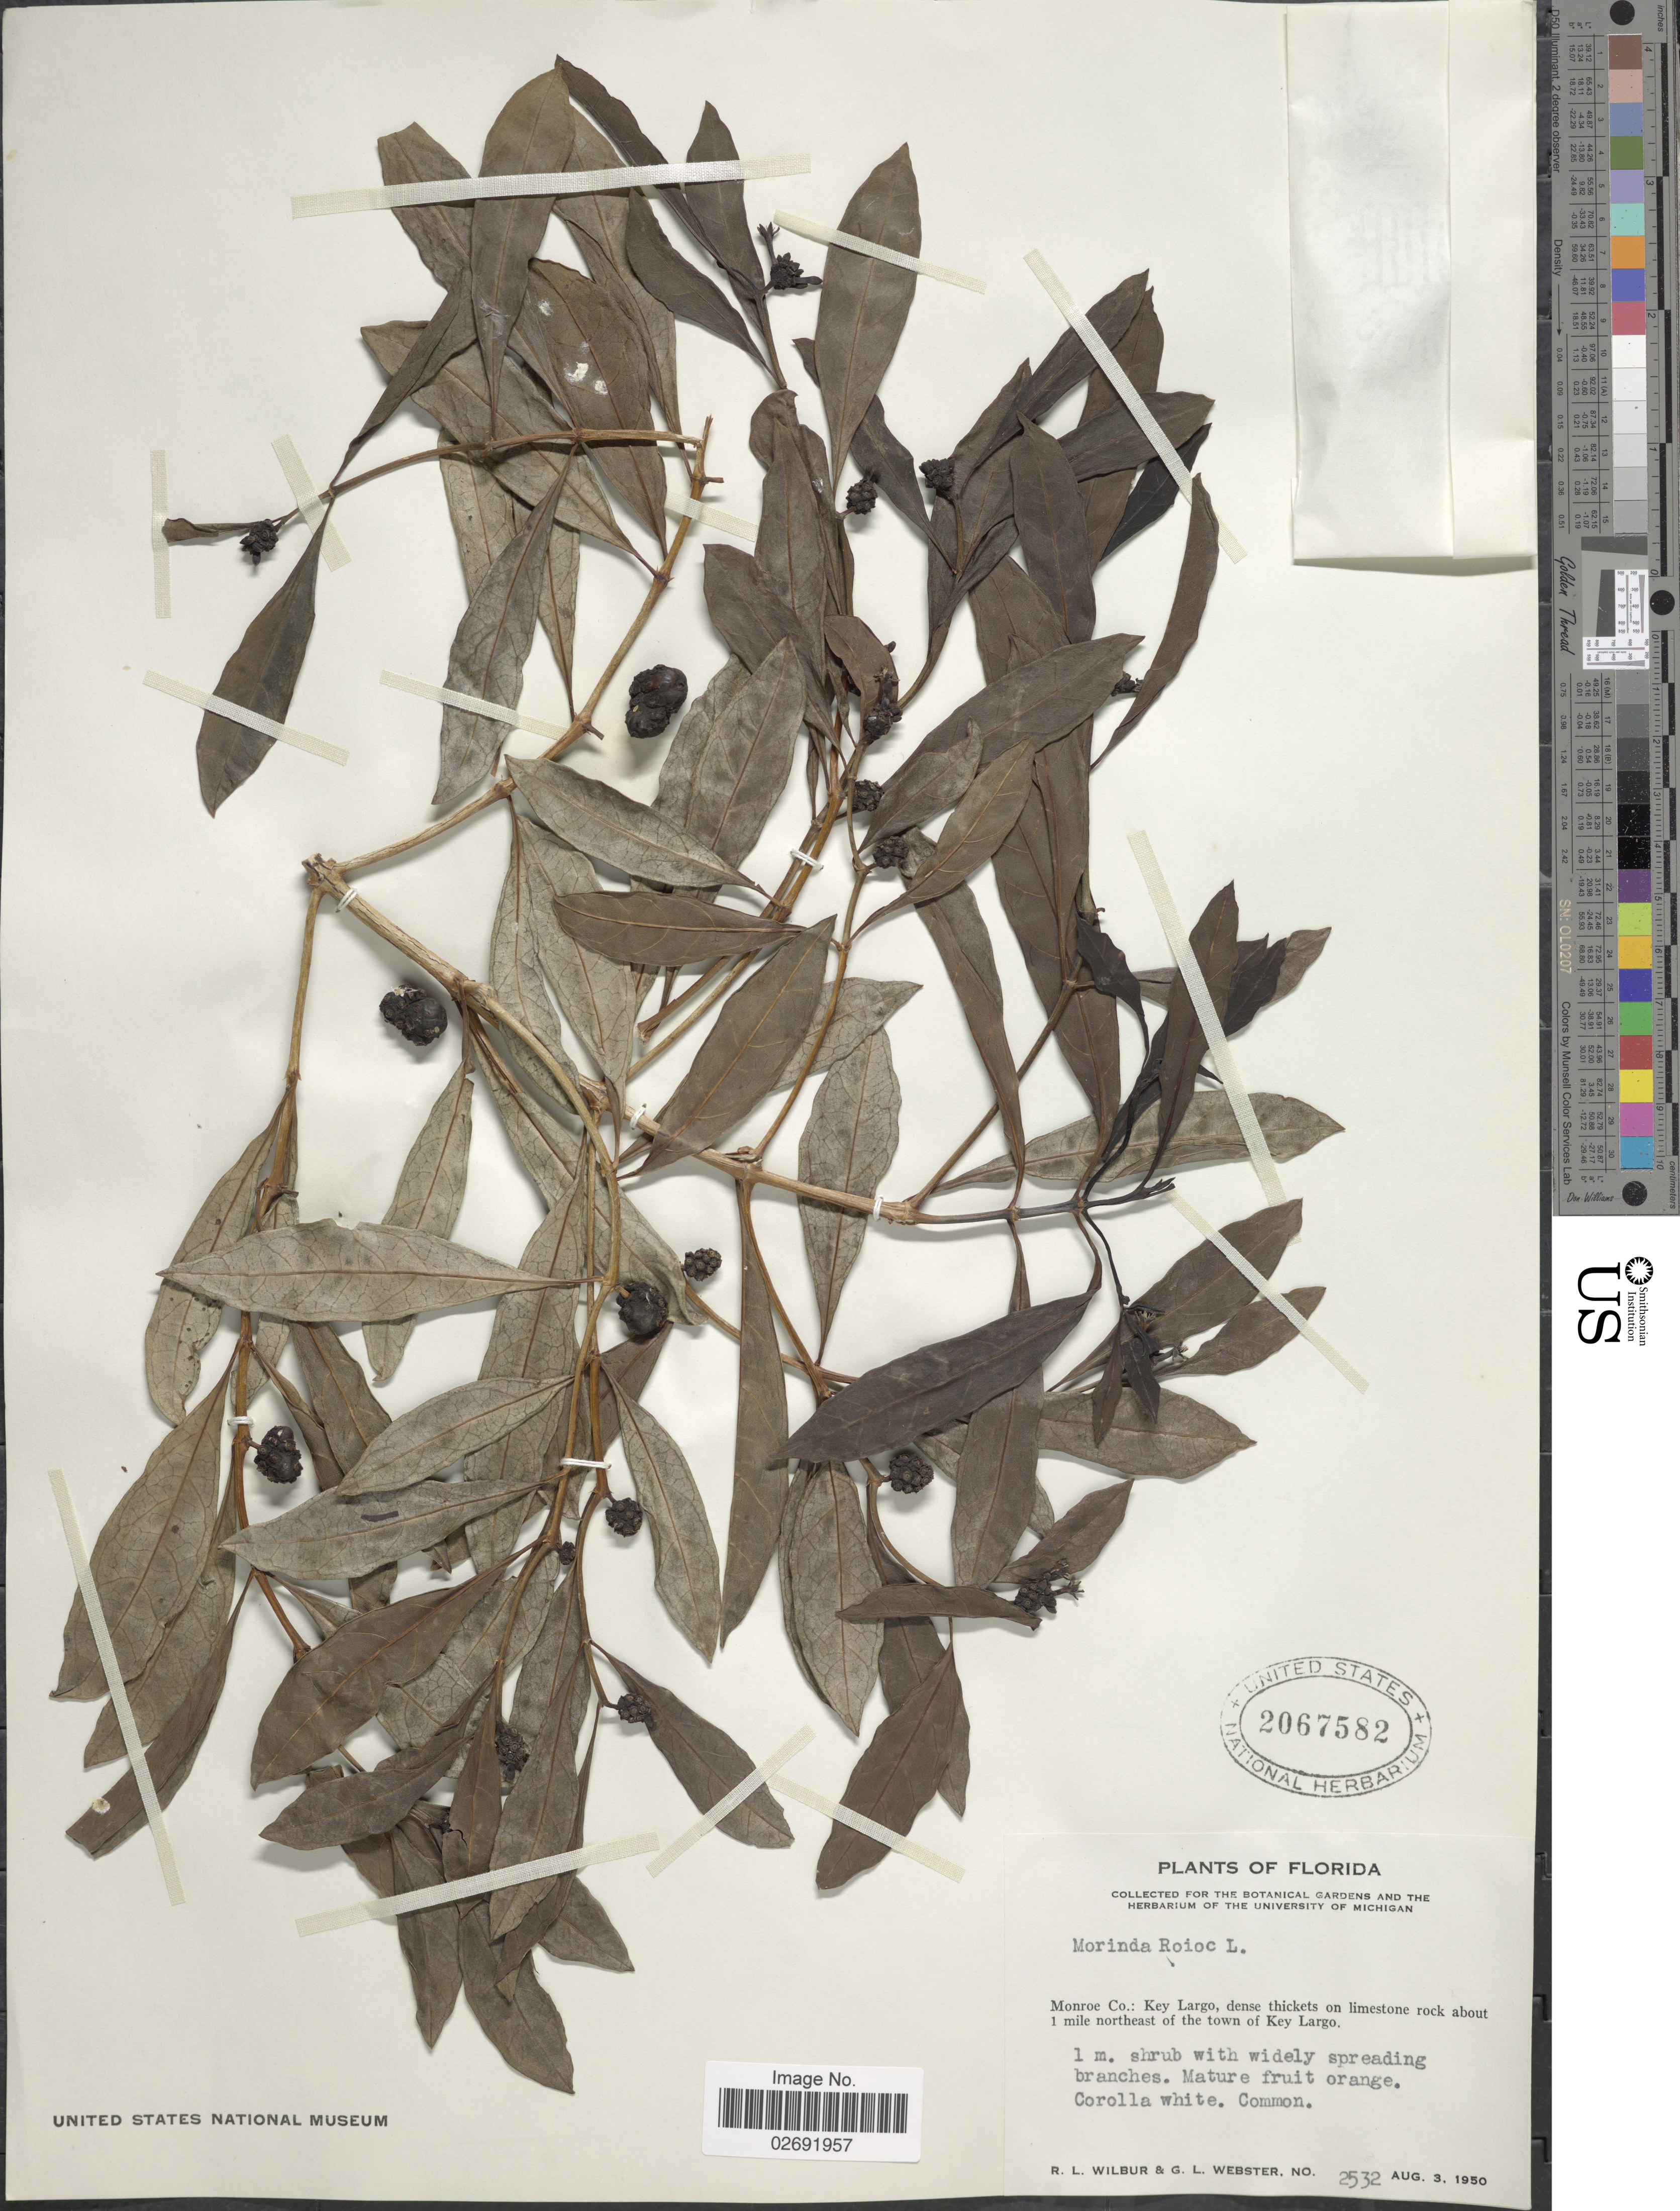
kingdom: Plantae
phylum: Tracheophyta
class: Magnoliopsida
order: Gentianales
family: Rubiaceae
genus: Morinda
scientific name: Morinda royoc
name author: L.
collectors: R. L. Wilbur & G. L. Webster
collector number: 2532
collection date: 1950-08-03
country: United States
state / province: Florida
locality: Monroe Co: Key Largo, dense thickets on limestone rock about 1 mile northeast of the town of Key Largo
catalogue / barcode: US 2067582